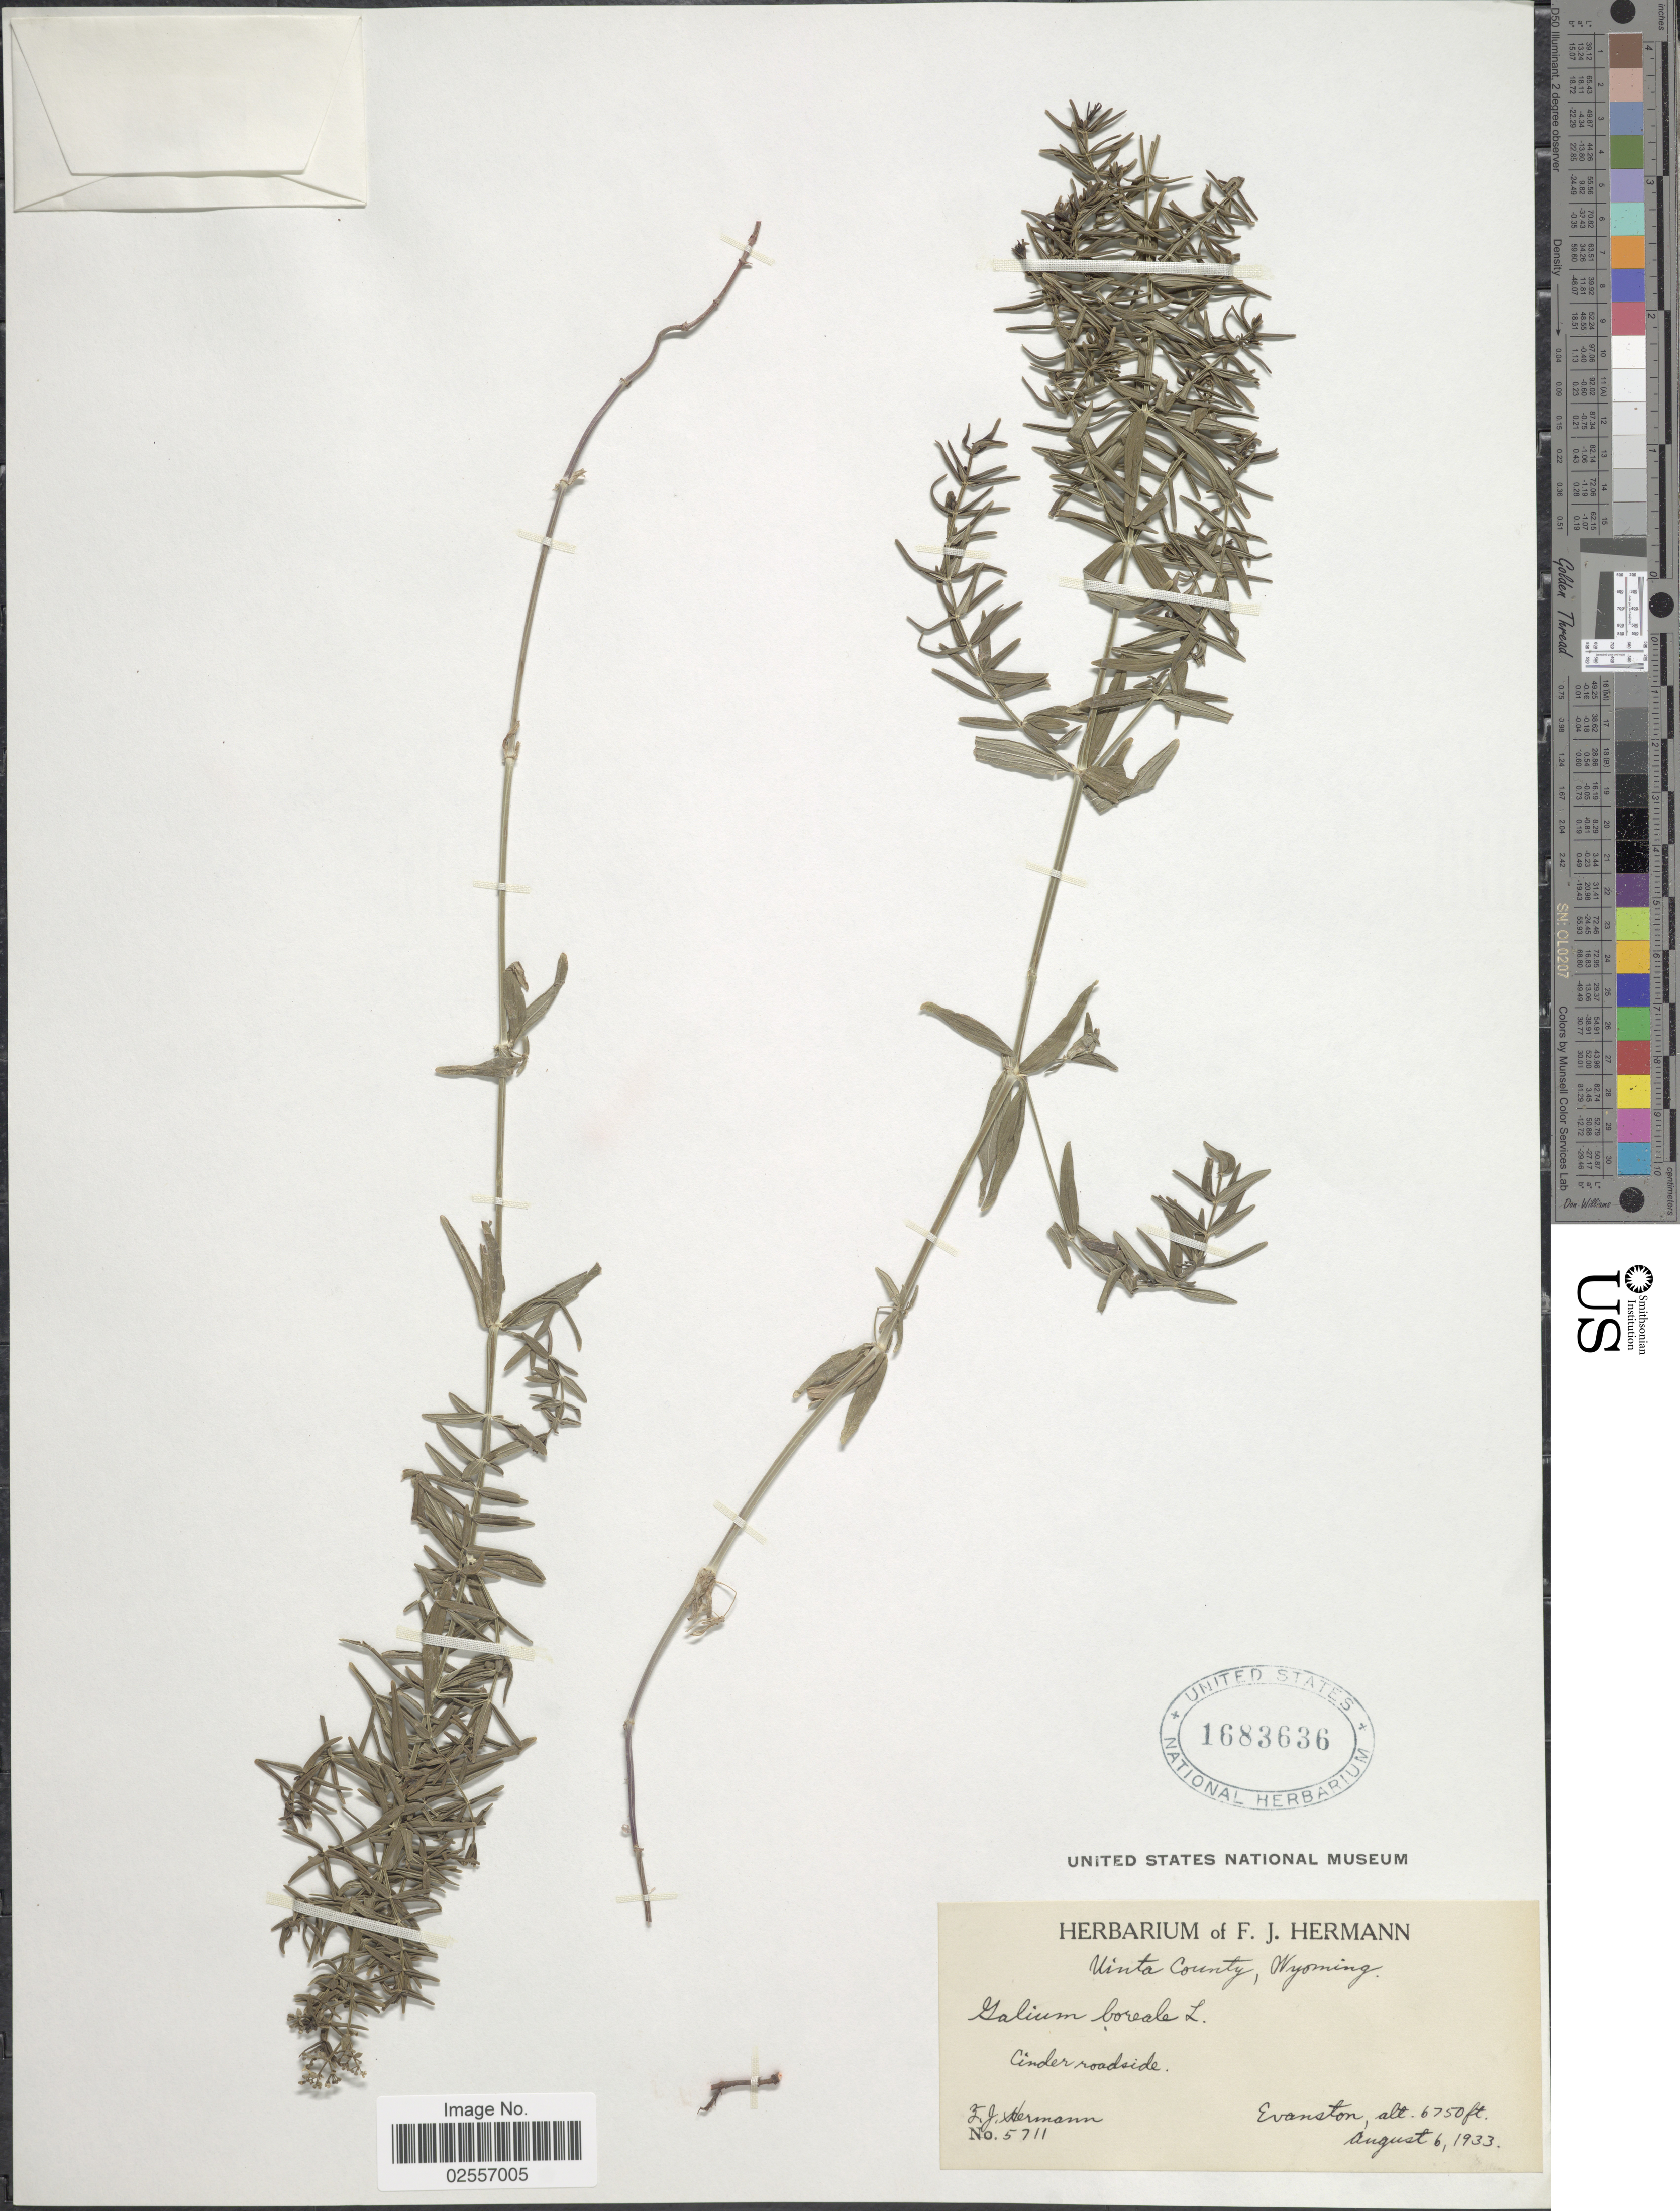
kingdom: Plantae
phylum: Tracheophyta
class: Magnoliopsida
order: Gentianales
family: Rubiaceae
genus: Galium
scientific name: Galium boreale L.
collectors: F. J. Hermann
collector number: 5711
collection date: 1933-08-06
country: United States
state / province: Wyoming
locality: Uinta County, Evanston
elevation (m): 2057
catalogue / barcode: US 1683636